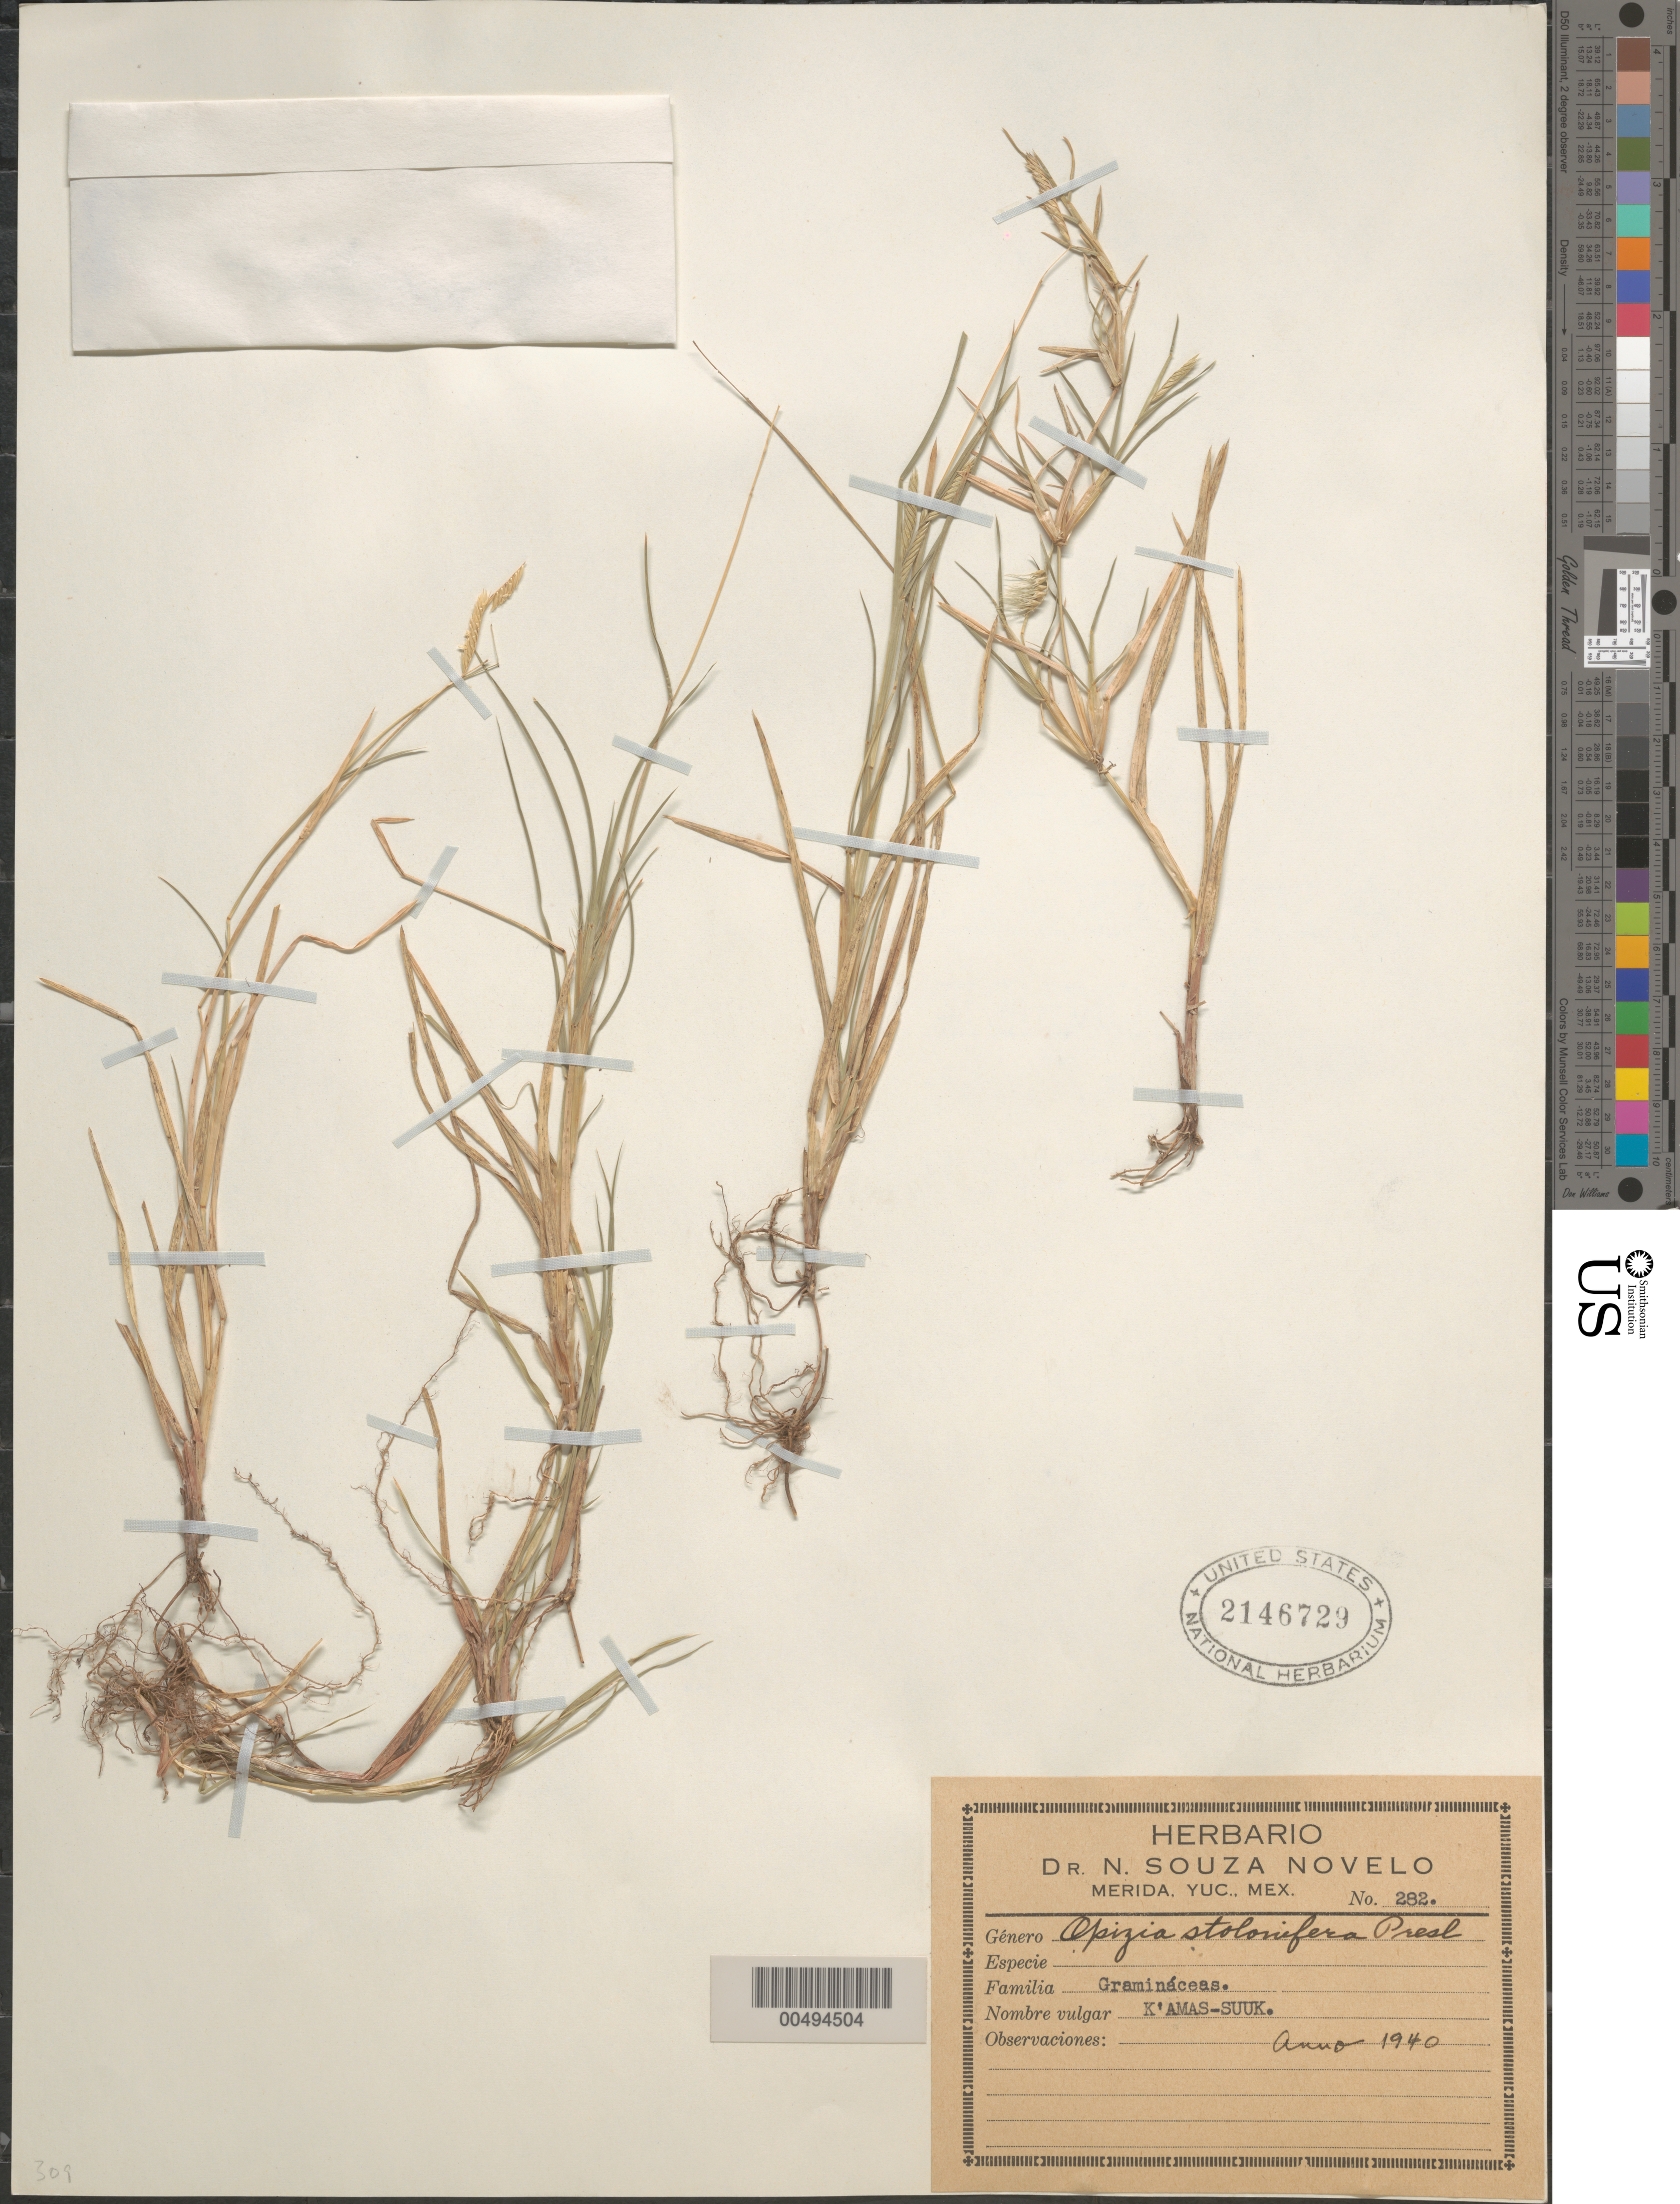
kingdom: Plantae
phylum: Tracheophyta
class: Liliopsida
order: Poales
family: Poaceae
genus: Opizia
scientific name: Opizia stolonifera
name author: J. Presl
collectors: N. Souza-Novelo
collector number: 282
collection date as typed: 1940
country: Mexico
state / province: Yucatan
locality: Merida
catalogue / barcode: US 2146729